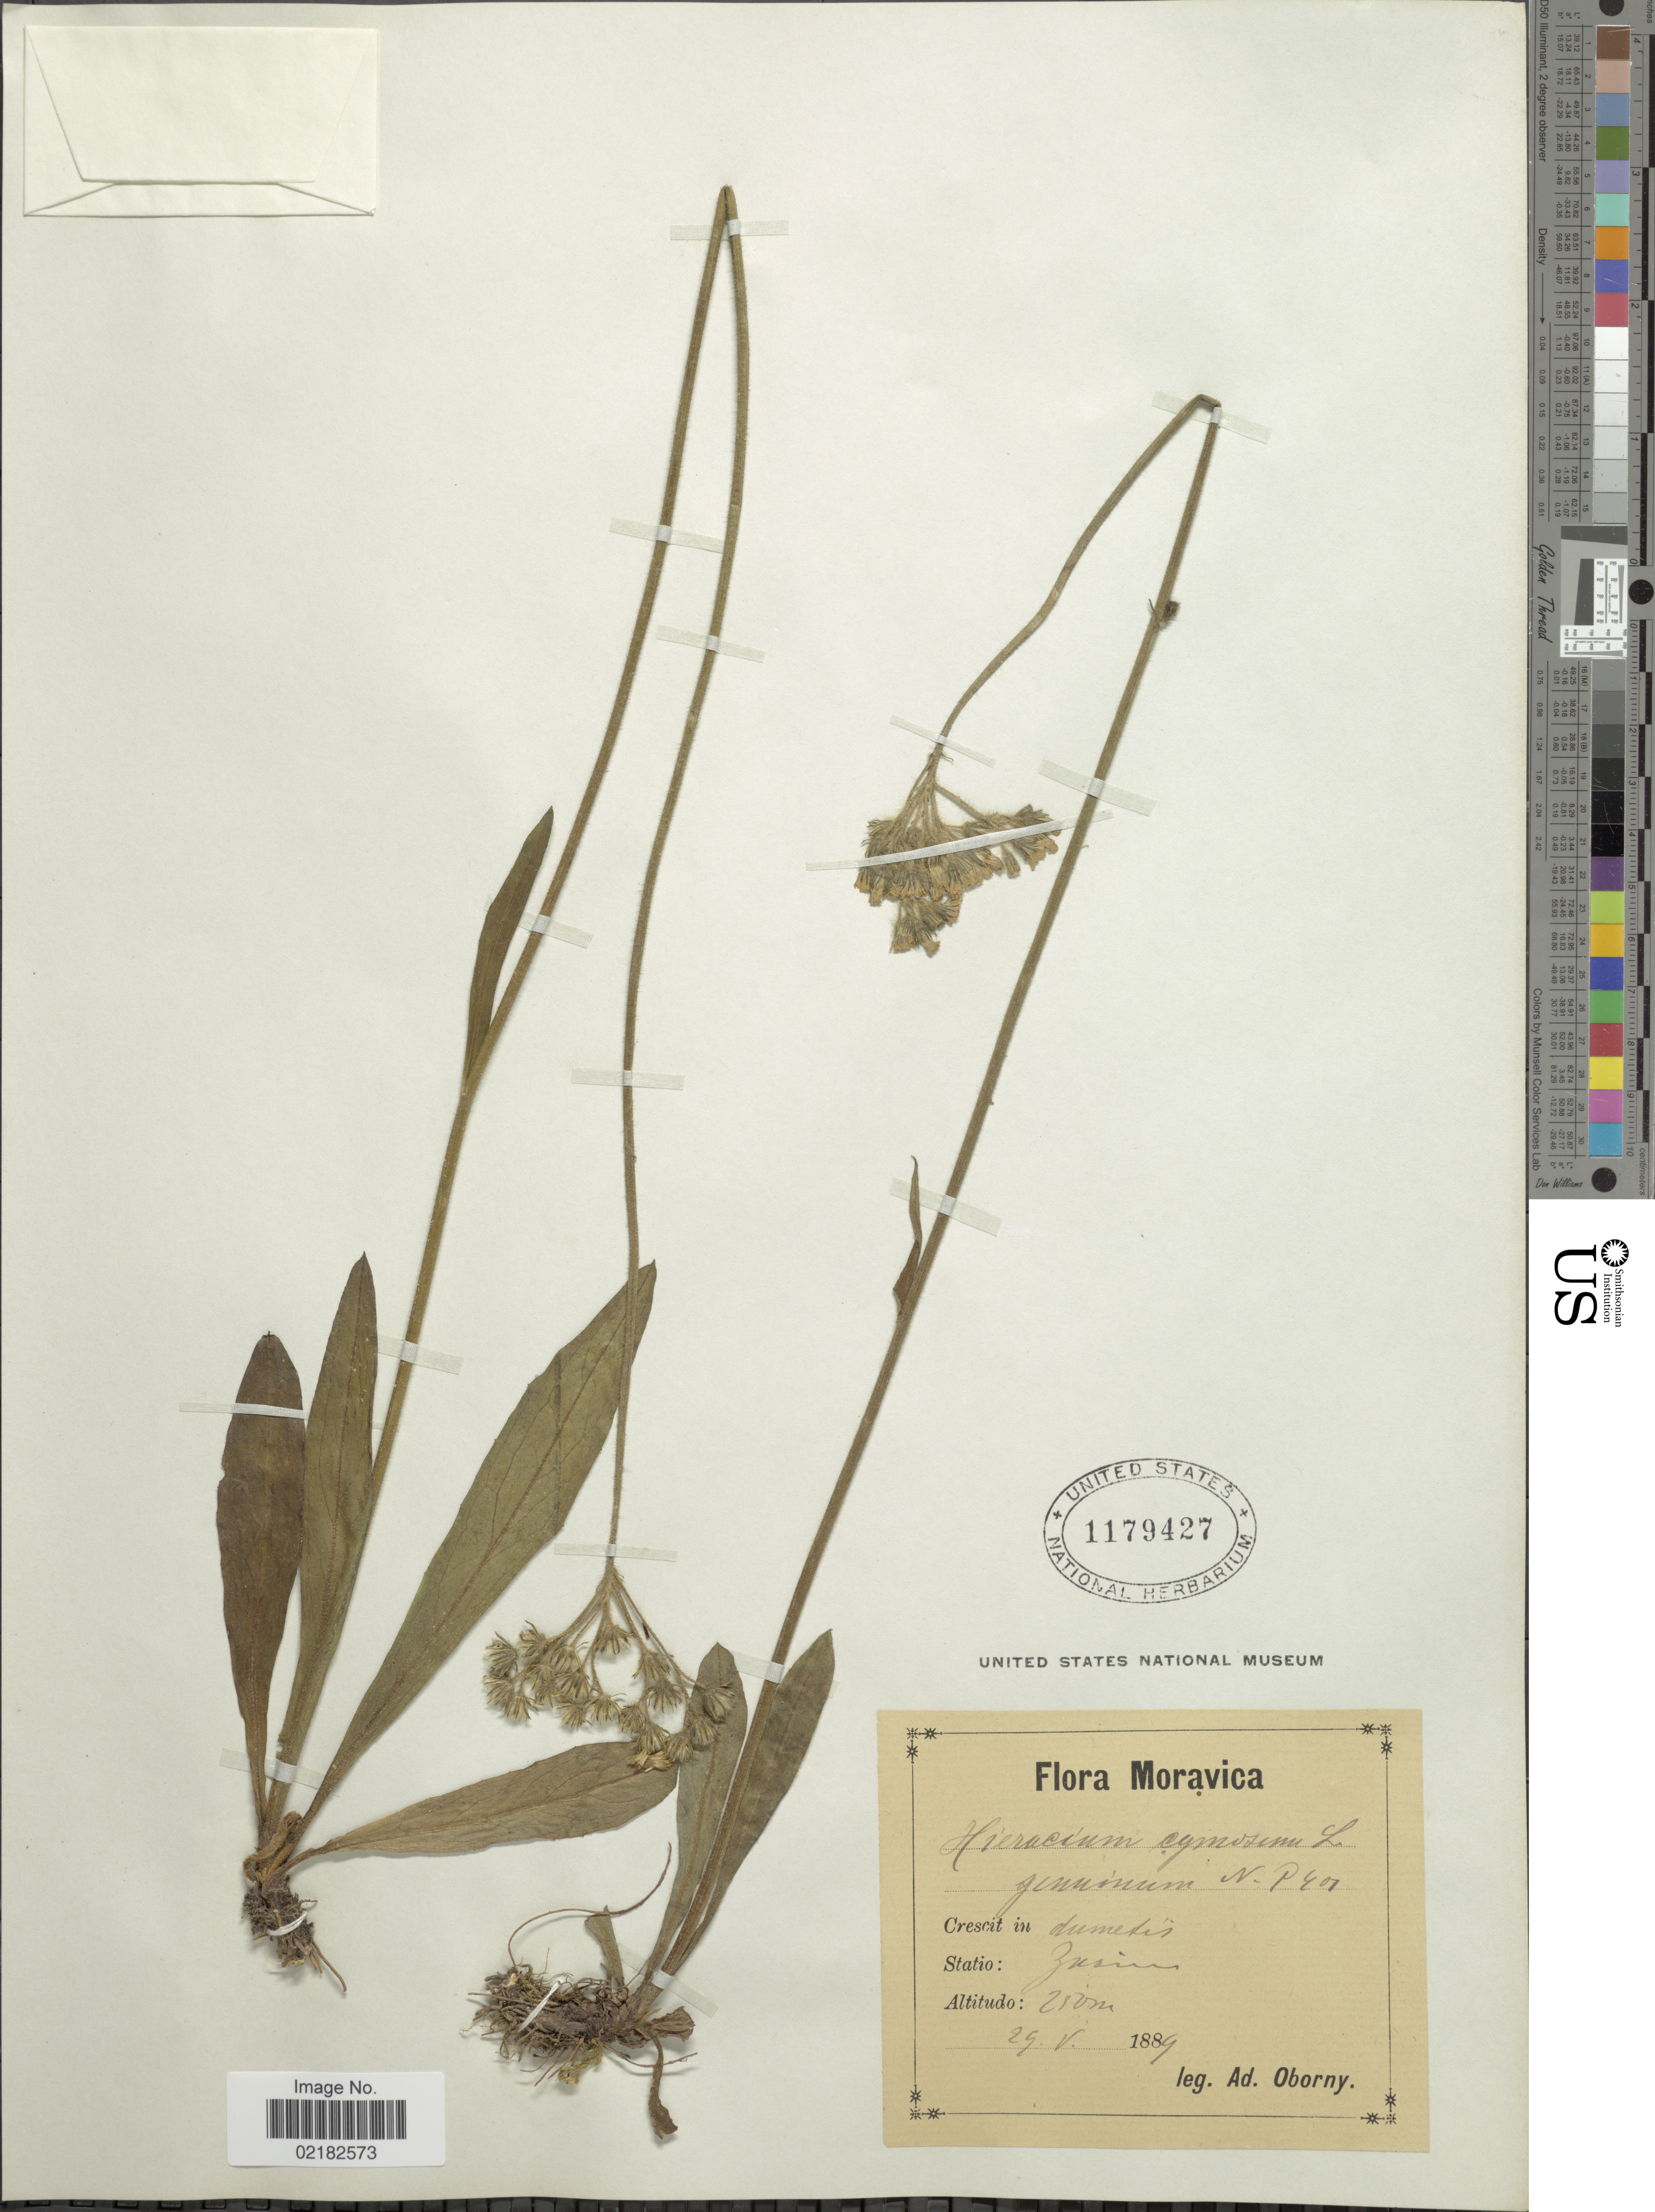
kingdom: Plantae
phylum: Tracheophyta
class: Magnoliopsida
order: Asterales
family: Asteraceae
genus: Pilosella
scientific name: Pilosella cymiflora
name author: (Näg. & Peter) S. Bräut. & Greuter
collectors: A. Oborny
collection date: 1889-05-29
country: Czechia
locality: Moravica, Znaim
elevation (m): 250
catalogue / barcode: US 1179427